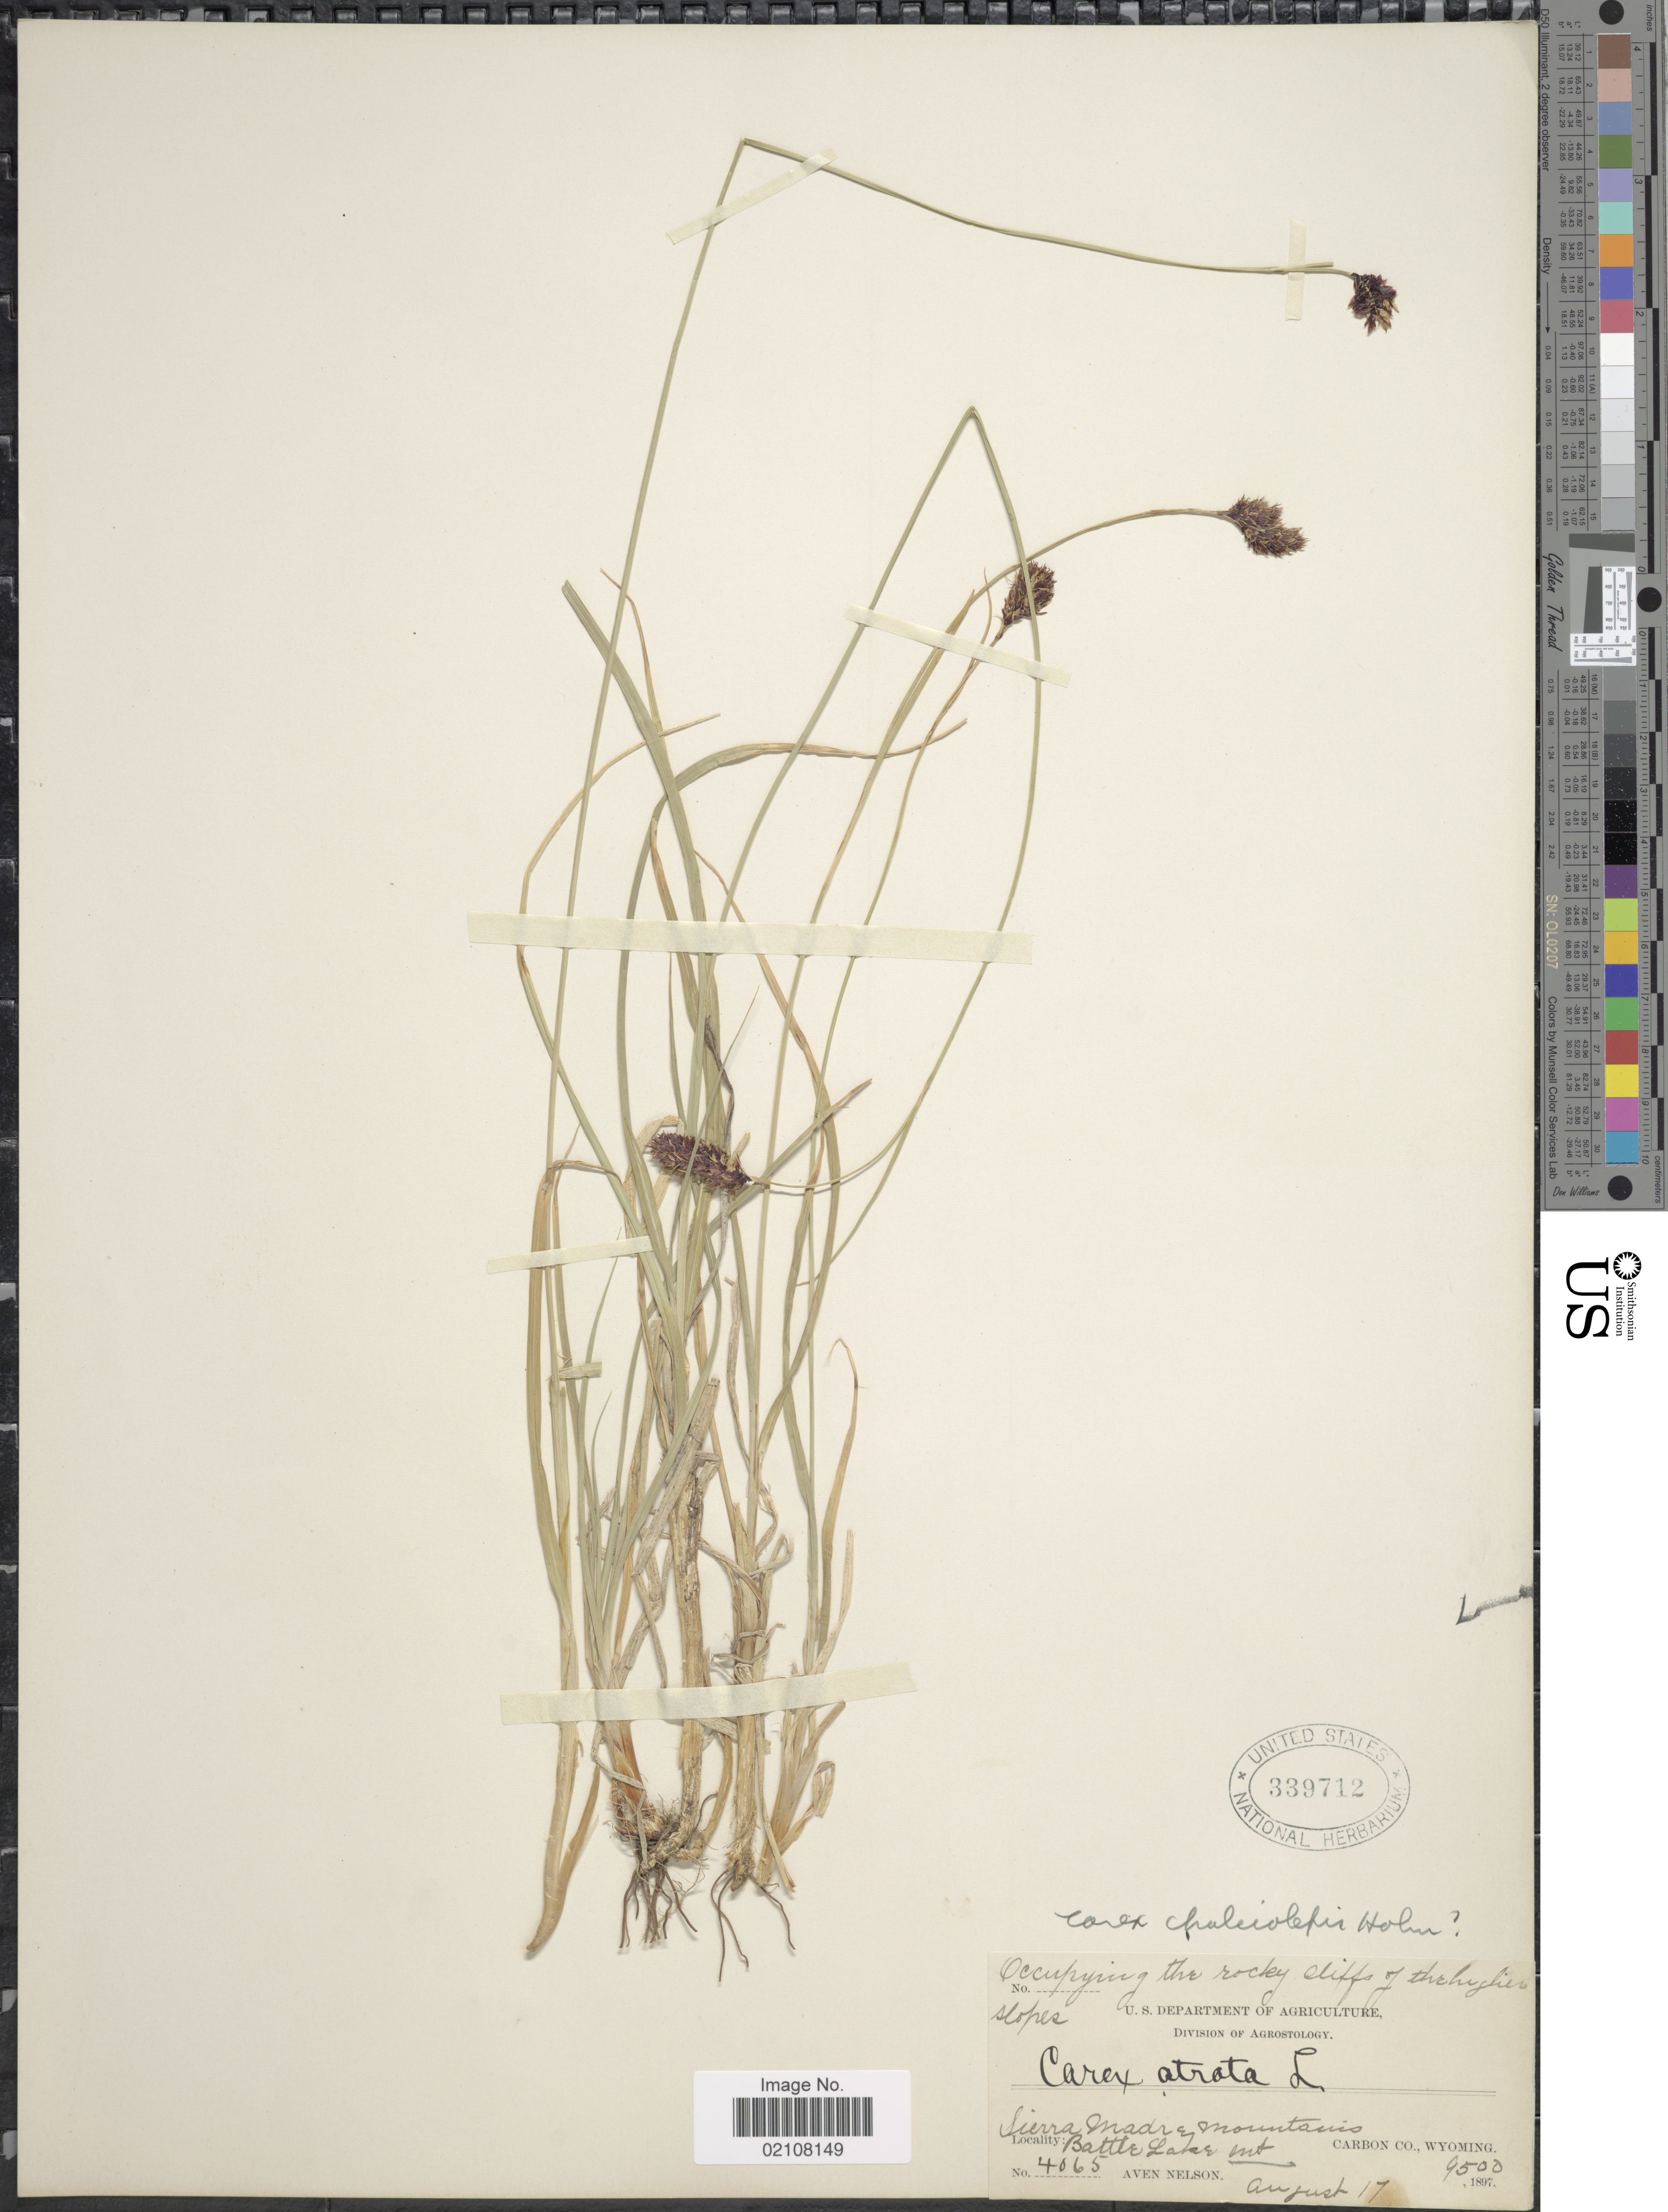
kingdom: Plantae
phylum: Tracheophyta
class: Liliopsida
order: Poales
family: Cyperaceae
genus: Carex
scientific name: Carex chalciolepis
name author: Holm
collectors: A. Nelson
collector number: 4065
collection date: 1897-08-17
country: United States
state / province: Wyoming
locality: Occupyung the rocky cliffs of the higher slopes, Sierra Madre Mountains, Battle Lake Mt., Carbon Co.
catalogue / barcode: US 339712